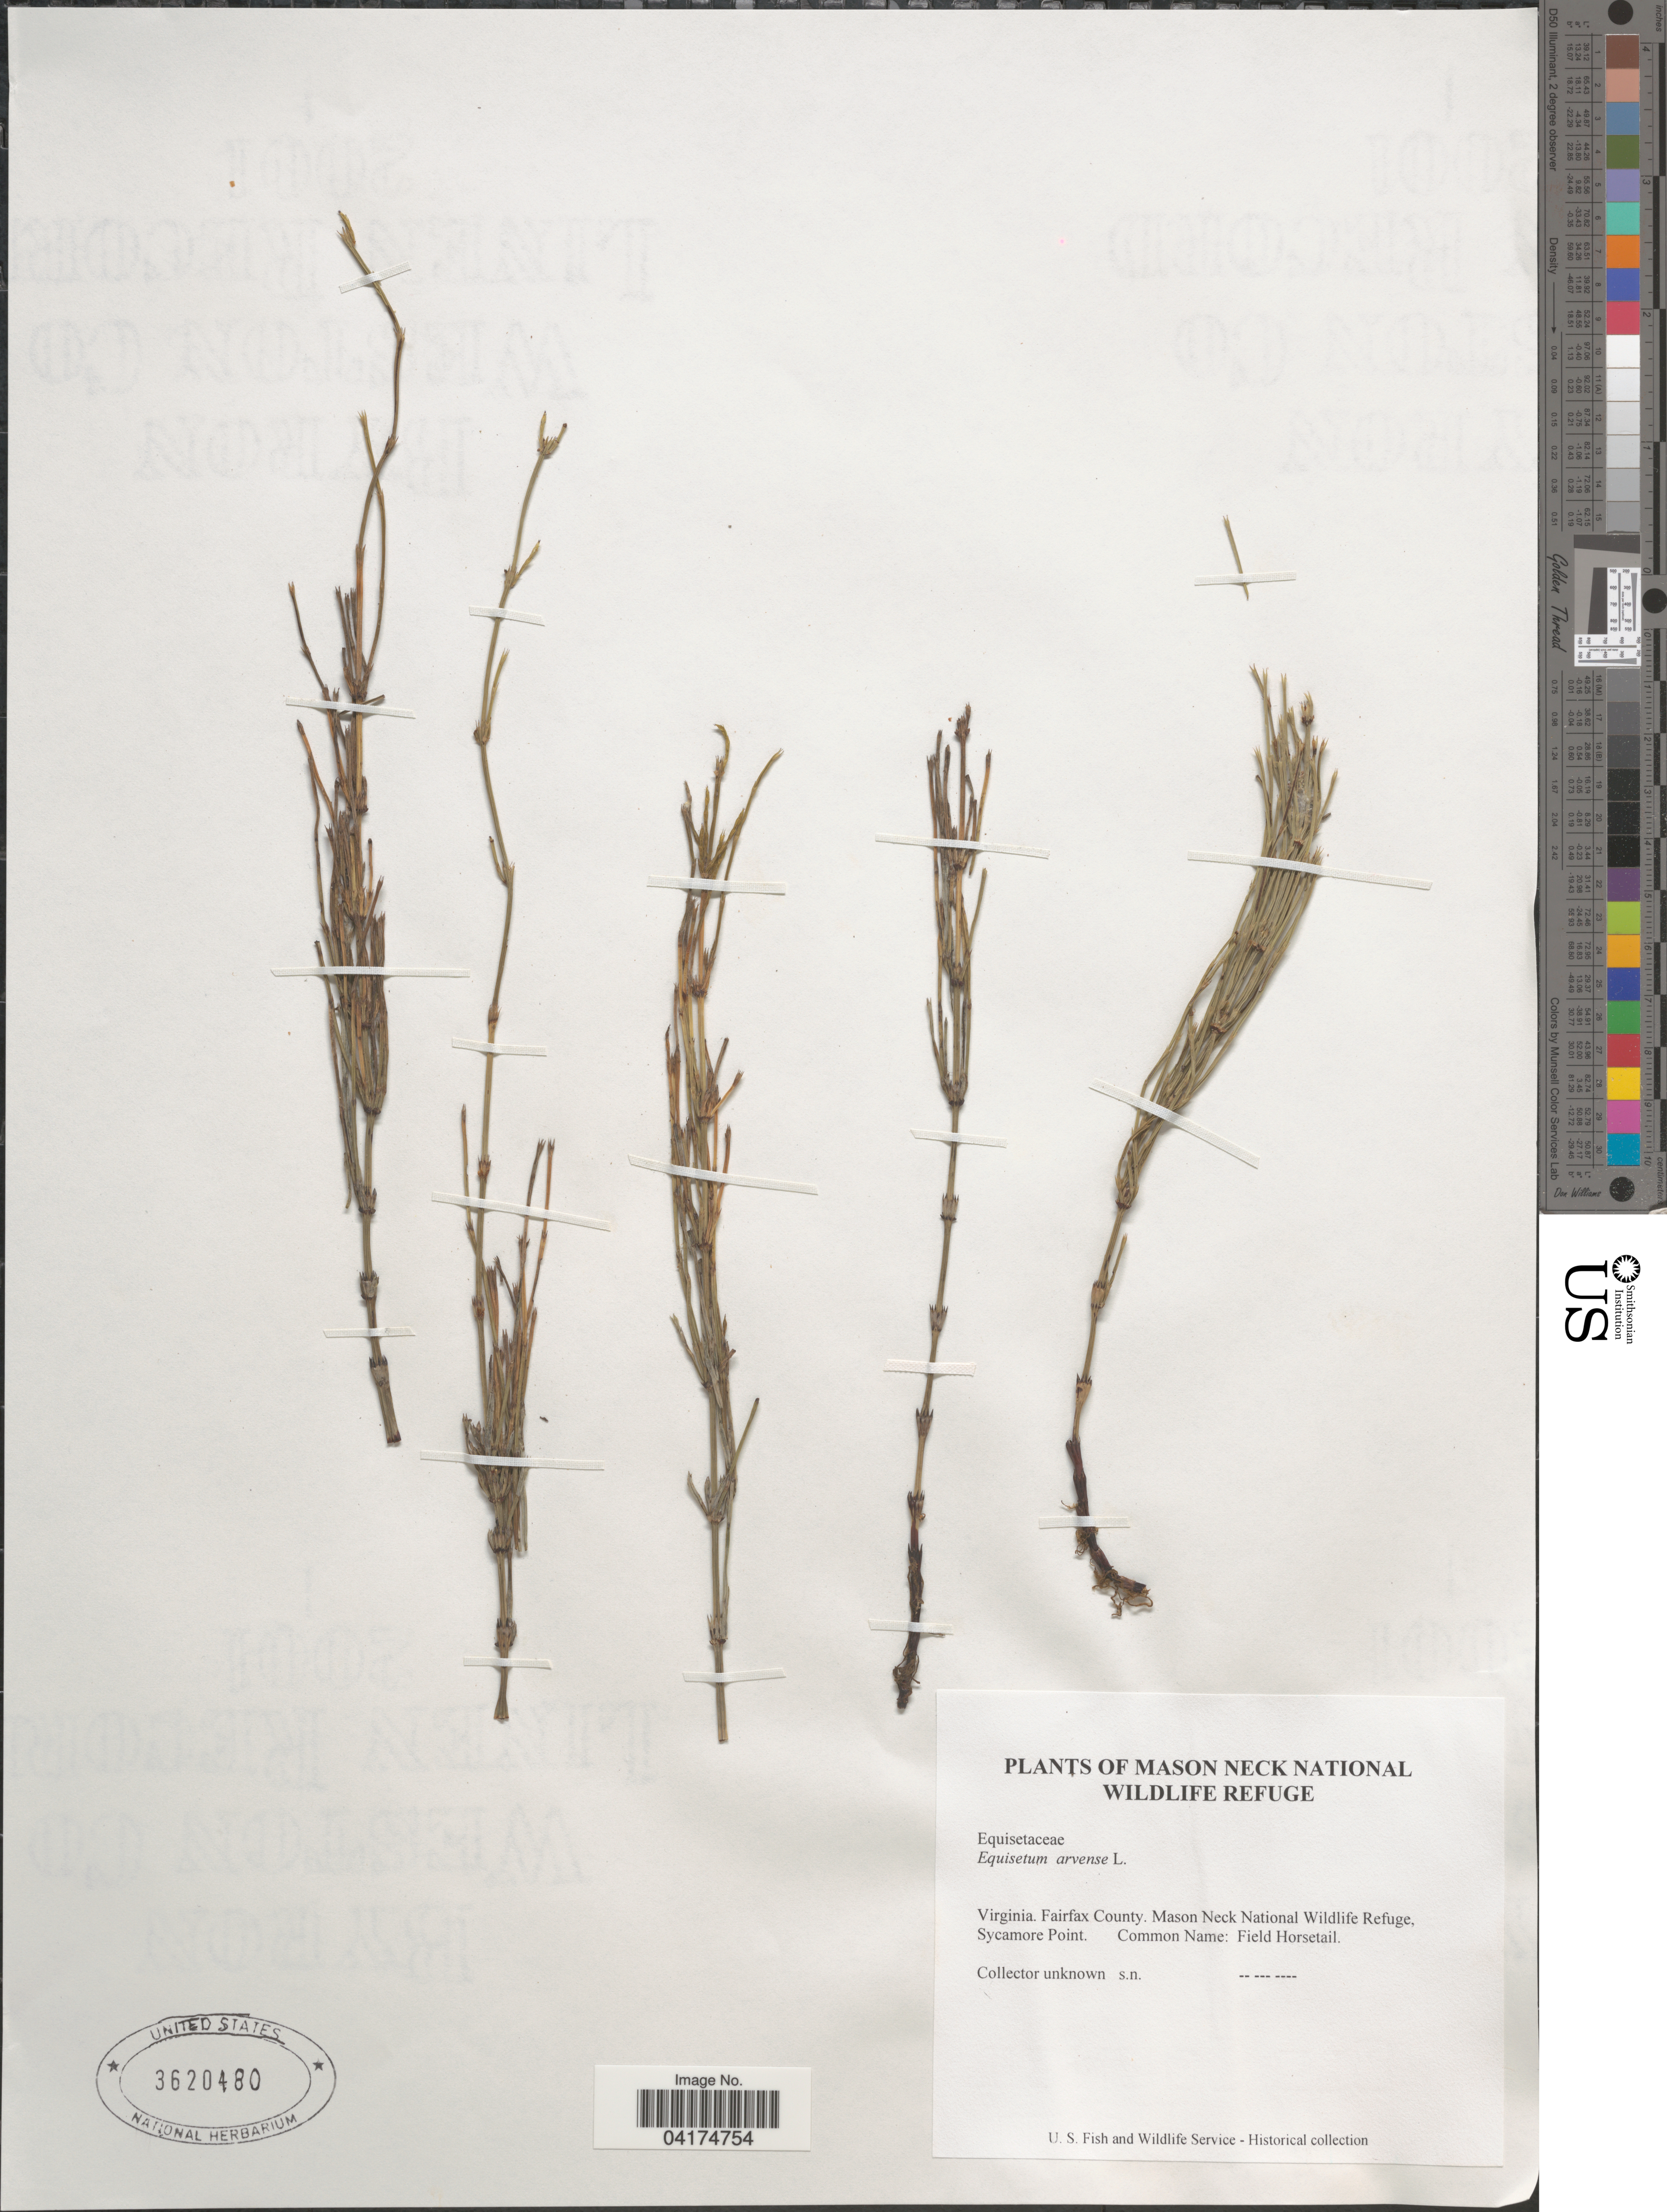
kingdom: Plantae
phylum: Tracheophyta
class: Polypodiopsida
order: Equisetales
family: Equisetaceae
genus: Equisetum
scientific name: Equisetum arvense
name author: L.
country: United States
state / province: Virginia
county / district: Fairfax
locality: Mason Neck National Wildlife Refuge. Fairfax County. Mason Neck National Wildlife Refuge, Sycamore Point.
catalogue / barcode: US 3620480